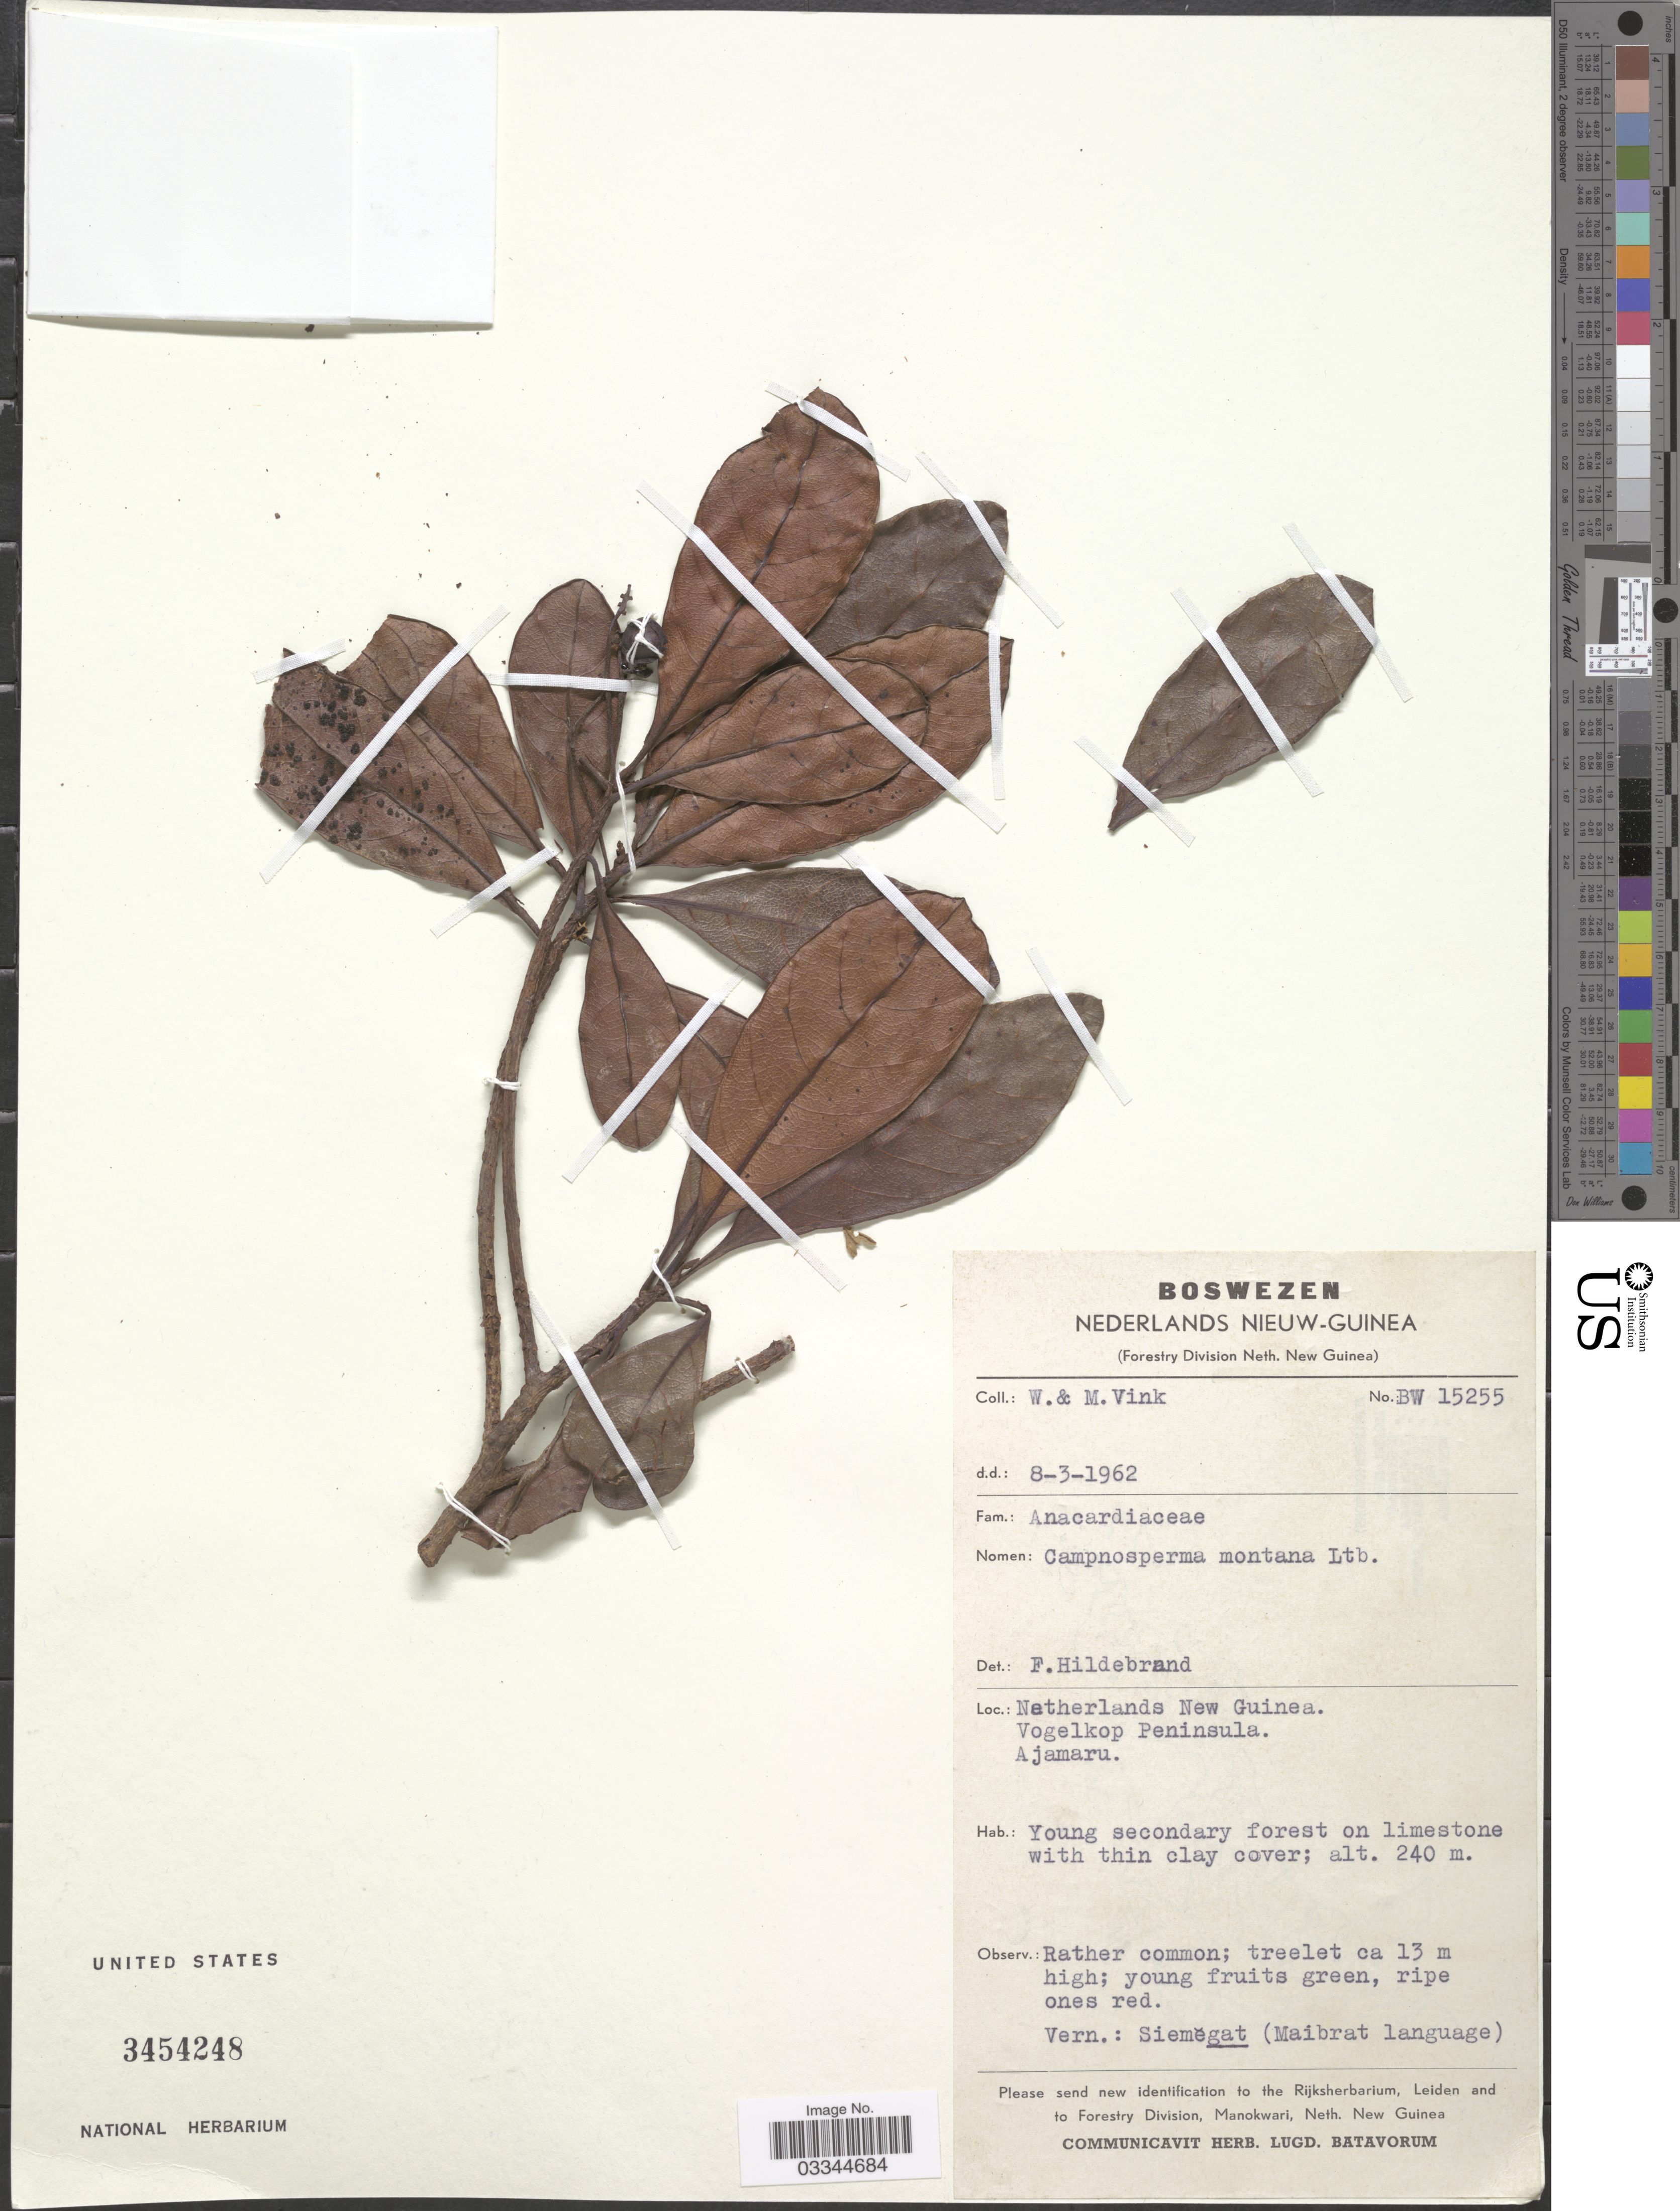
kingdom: Plantae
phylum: Tracheophyta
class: Magnoliopsida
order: Sapindales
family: Anacardiaceae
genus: Campnosperma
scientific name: Campnosperma montanum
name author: Lauterb.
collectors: W. Vink & M. Vink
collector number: BW15255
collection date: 1962-03-08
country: Indonesia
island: New Guinea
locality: Netherlands New Guinea, Vogelkop Peninsula, Ajamaru.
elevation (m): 240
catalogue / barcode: US 3454248